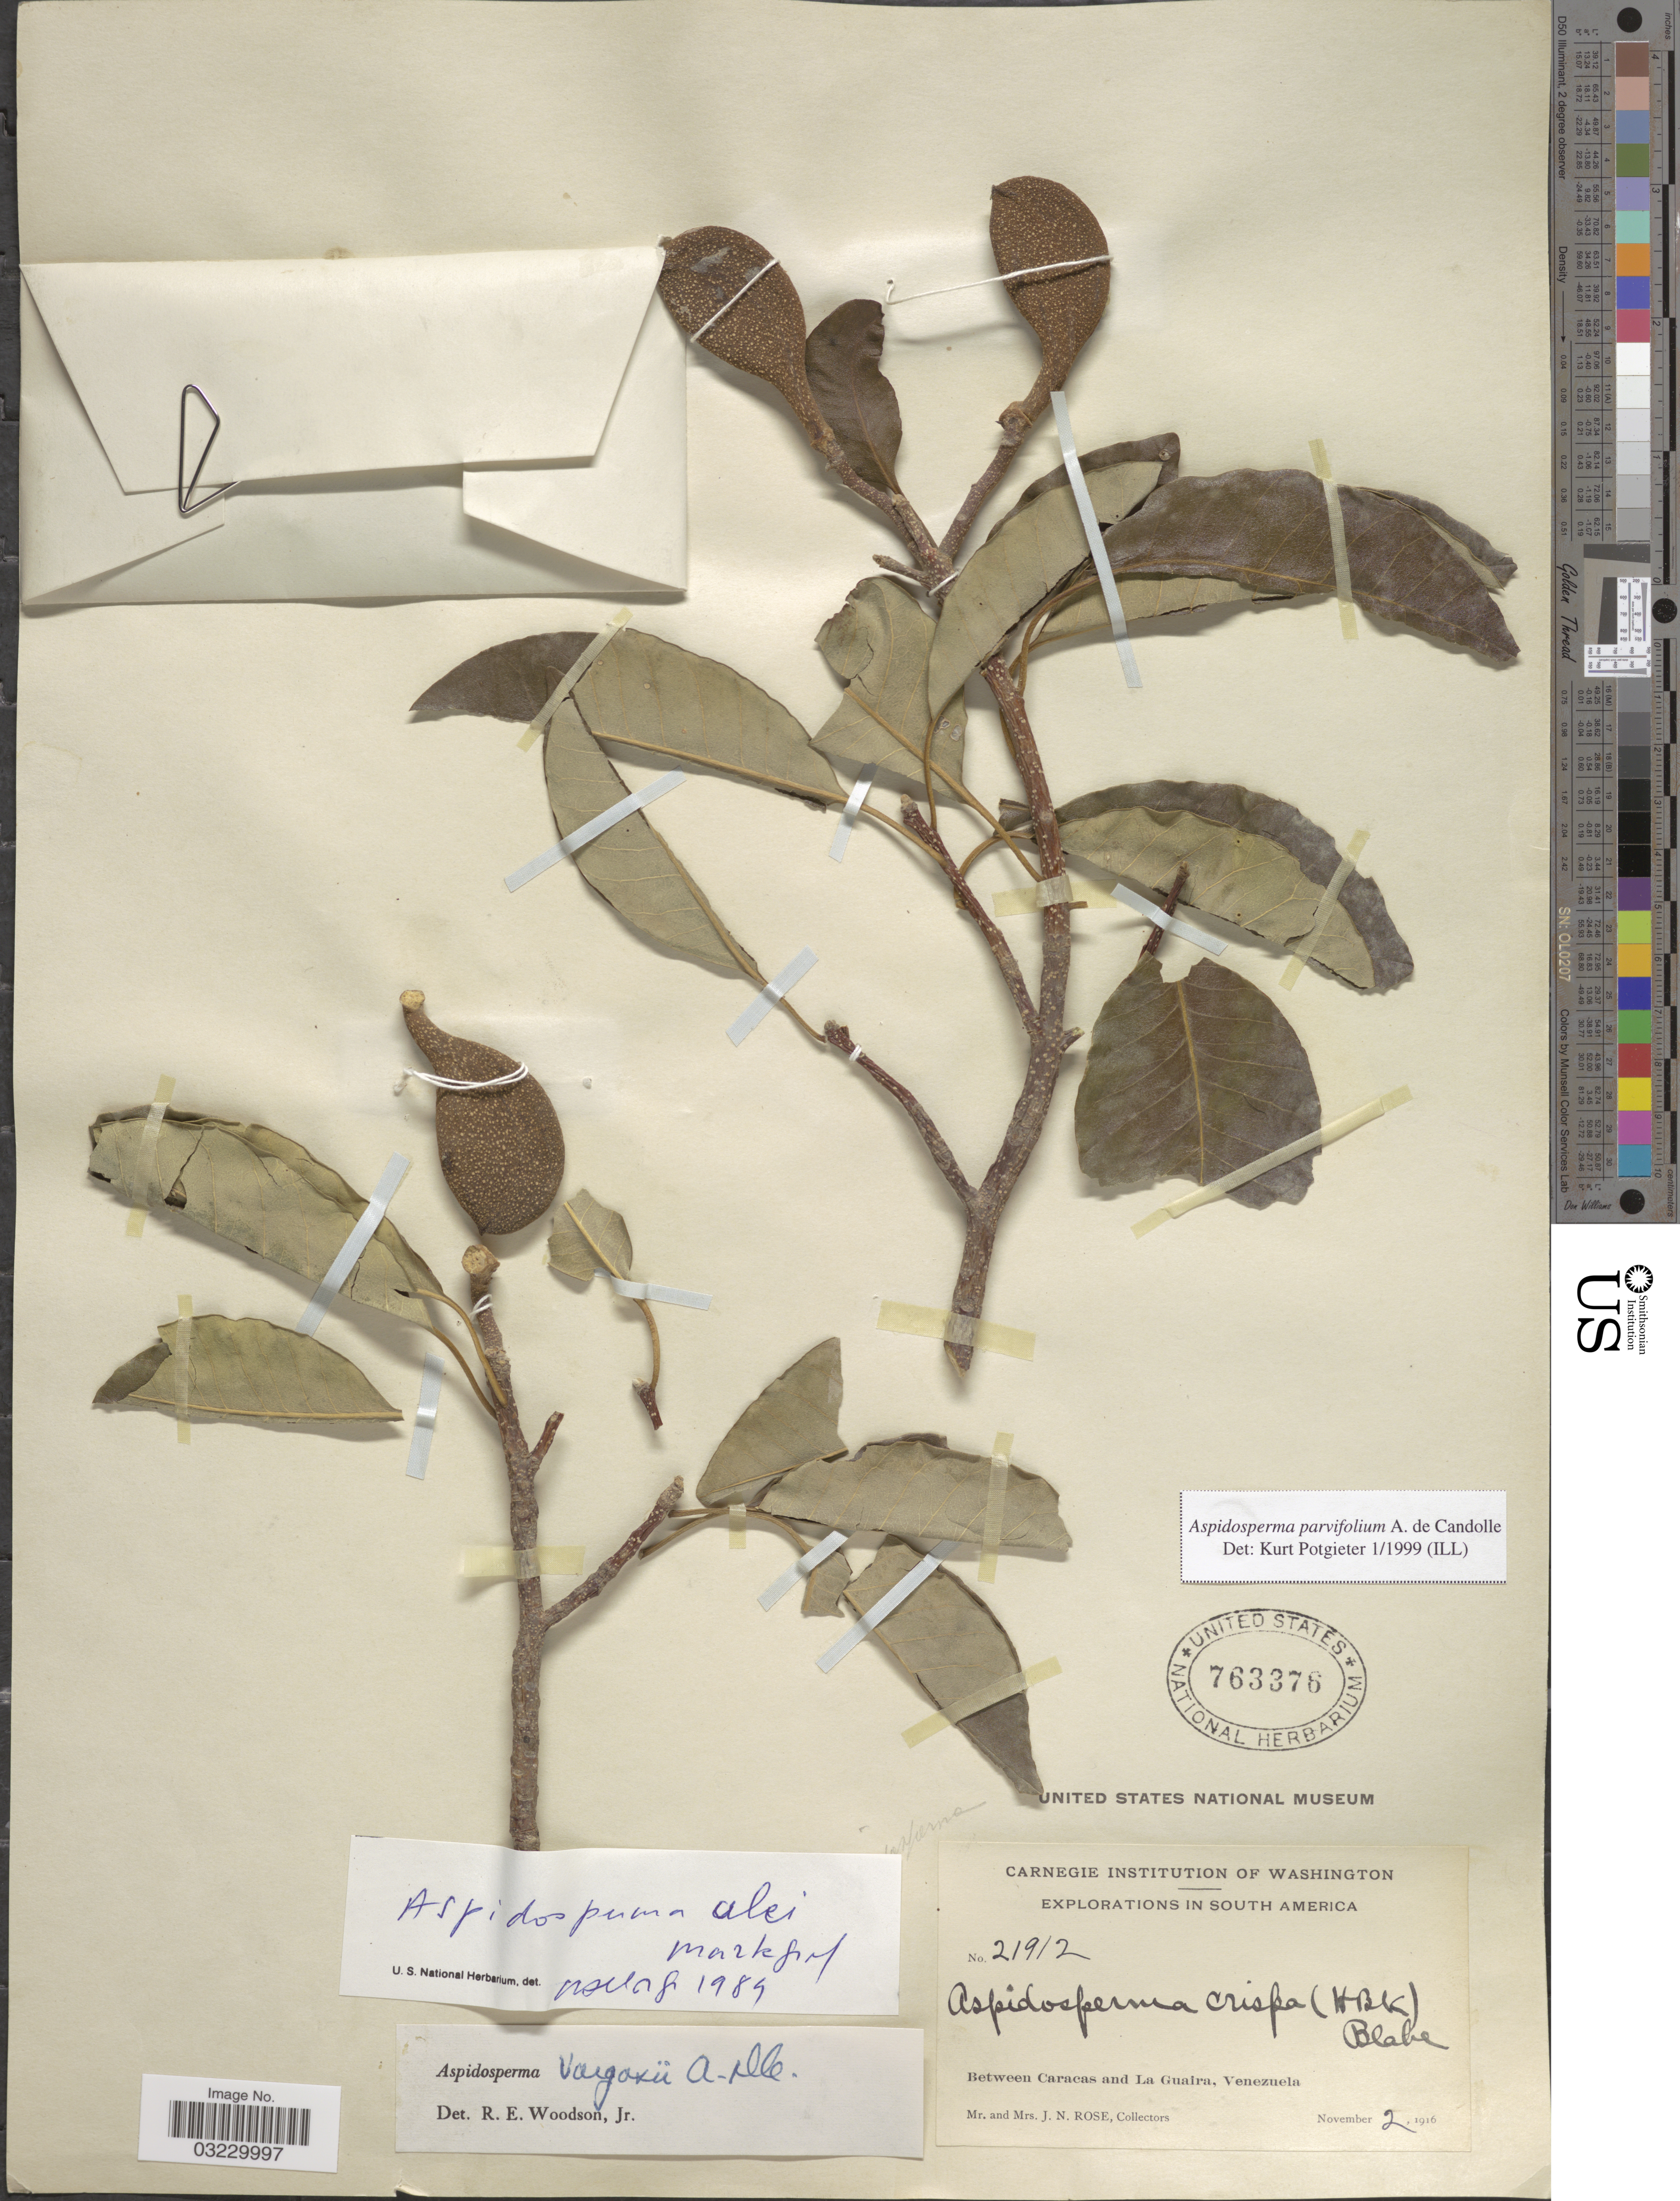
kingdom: Plantae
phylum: Tracheophyta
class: Magnoliopsida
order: Gentianales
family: Apocynaceae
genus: Aspidosperma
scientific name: Aspidosperma parvifolium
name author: A. DC.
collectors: J. N. Rose & L. B. Rose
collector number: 21912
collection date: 1916-11-02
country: Venezuela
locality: Between Caracas and La Guaira.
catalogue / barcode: US 763376